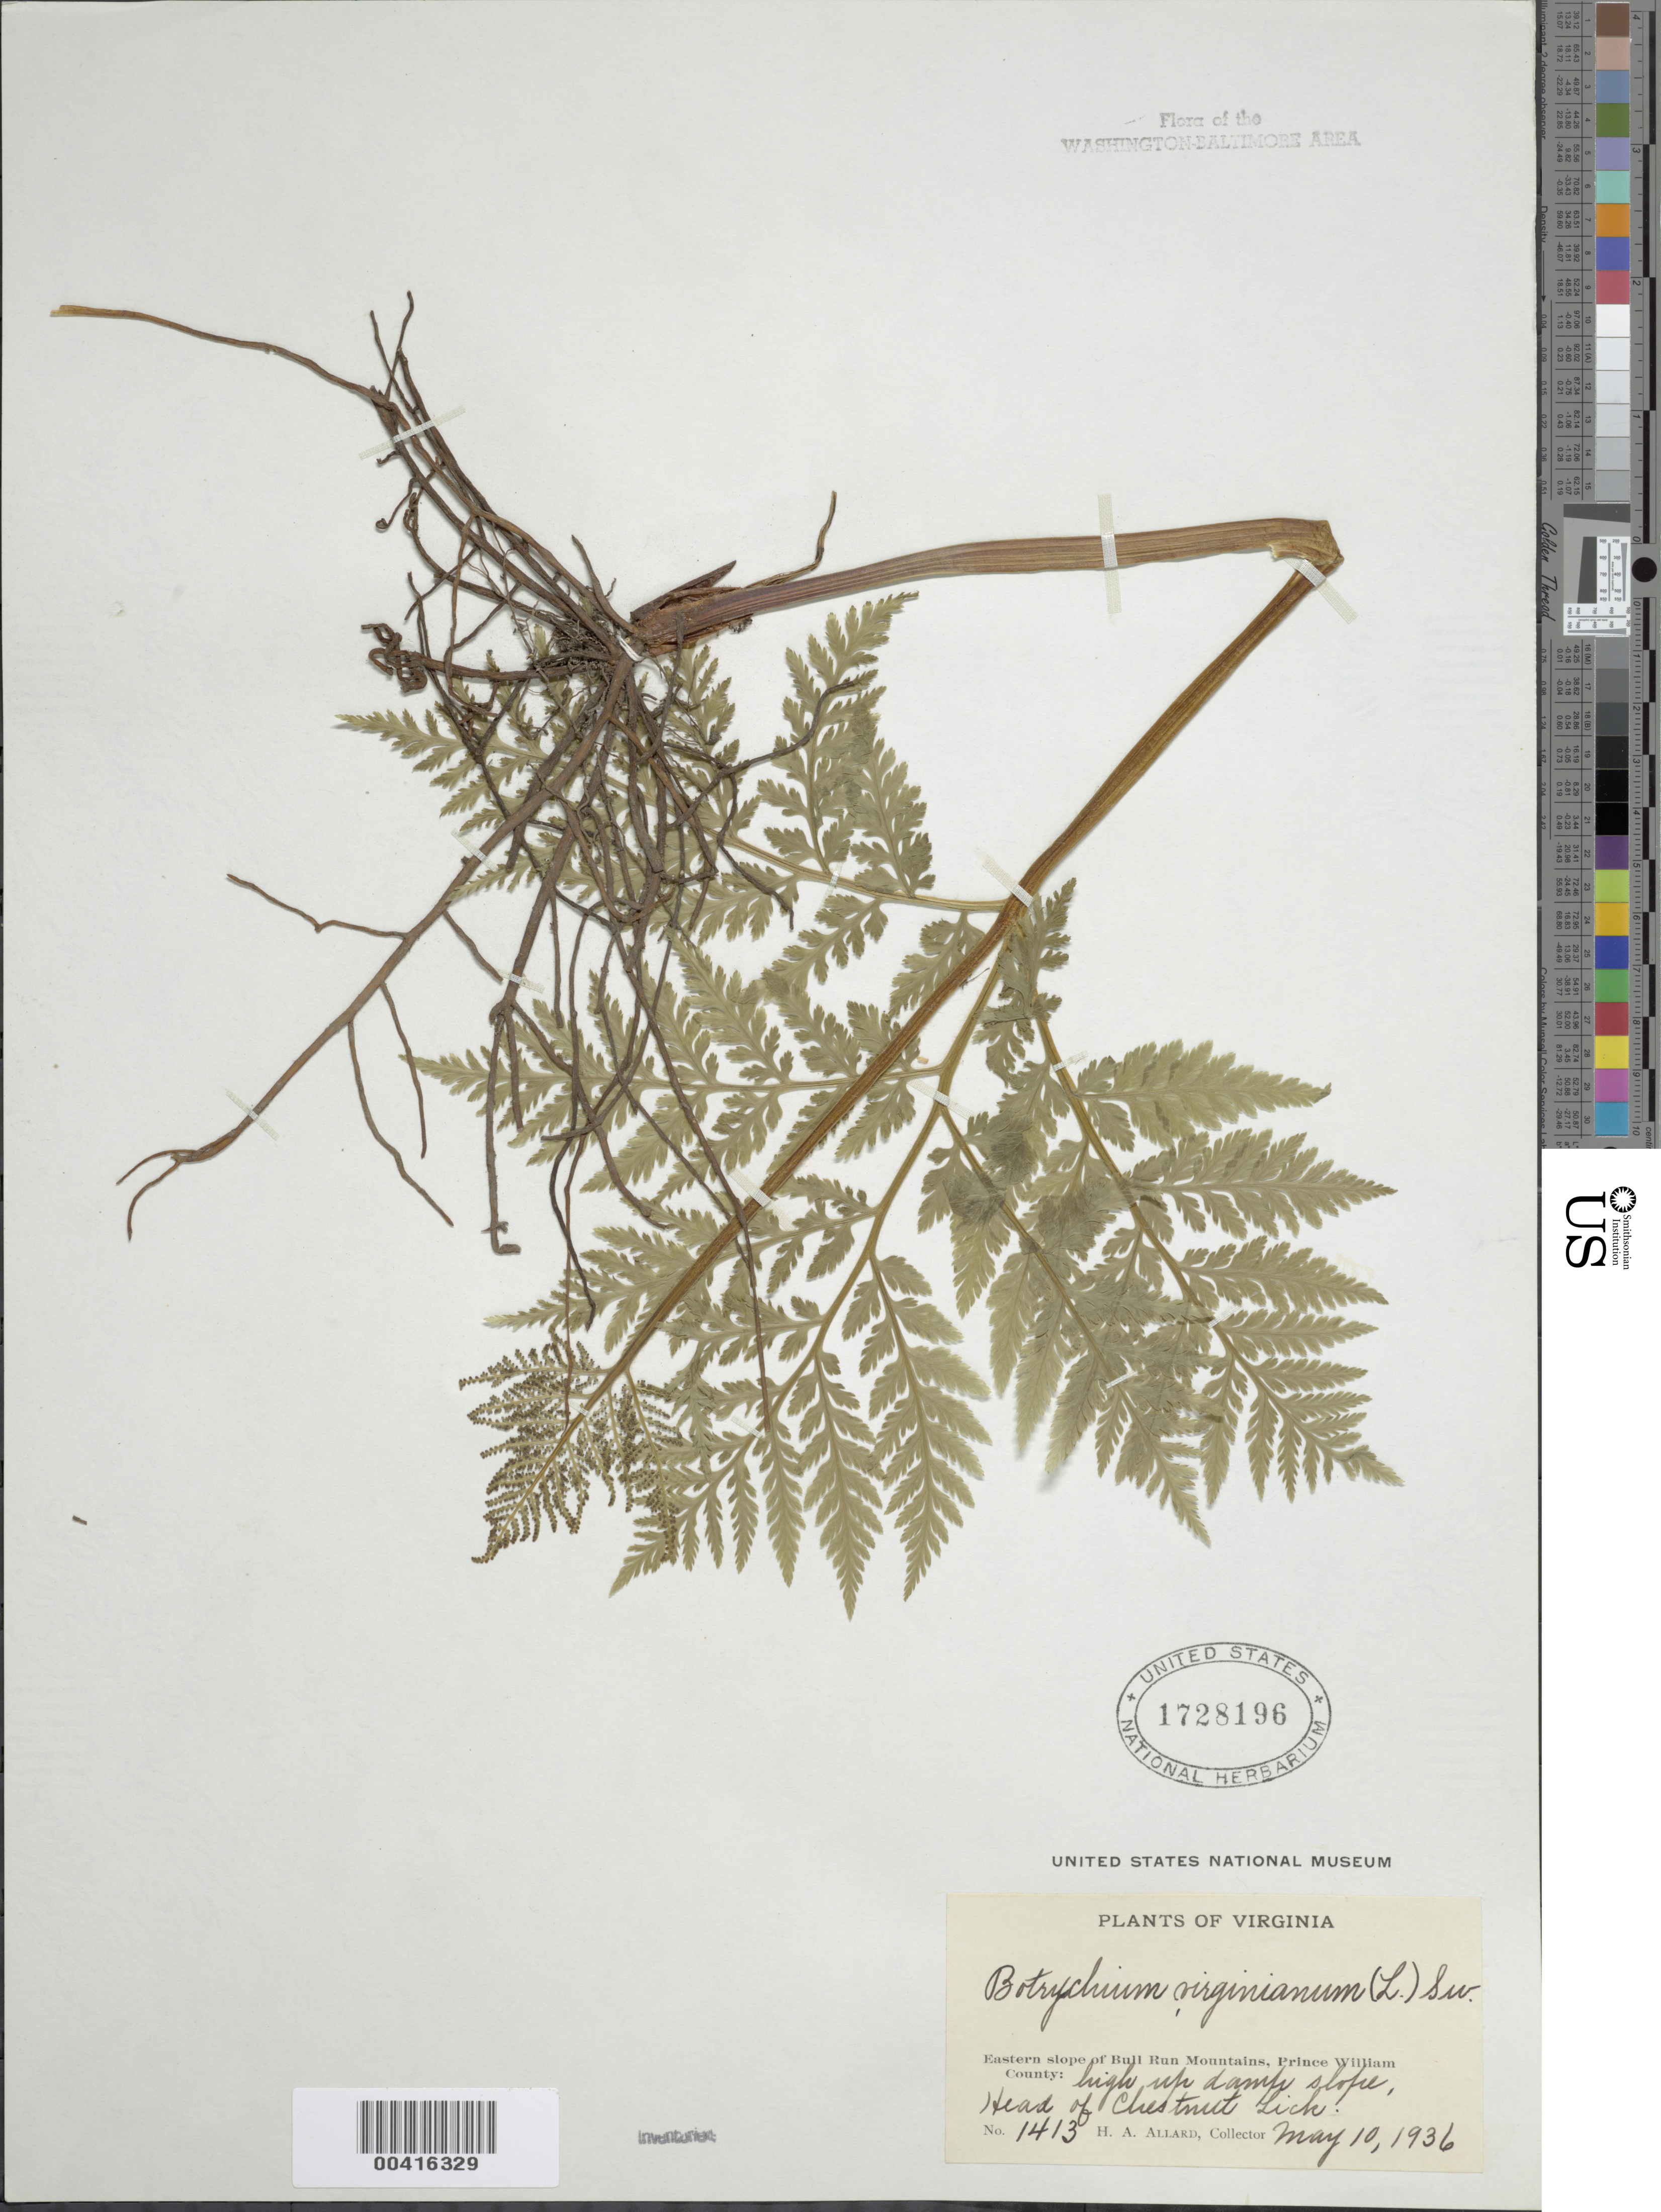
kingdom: Plantae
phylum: Tracheophyta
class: Polypodiopsida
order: Ophioglossales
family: Ophioglossaceae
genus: Botrychium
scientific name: Botrychium virginianum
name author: (L.) Sw.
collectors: H. A. Allard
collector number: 1413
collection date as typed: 10 May 1936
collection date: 1936-05-10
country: United States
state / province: Virginia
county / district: Prince William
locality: Chesnut Lick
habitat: High upon damp slope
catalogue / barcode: US 1728196